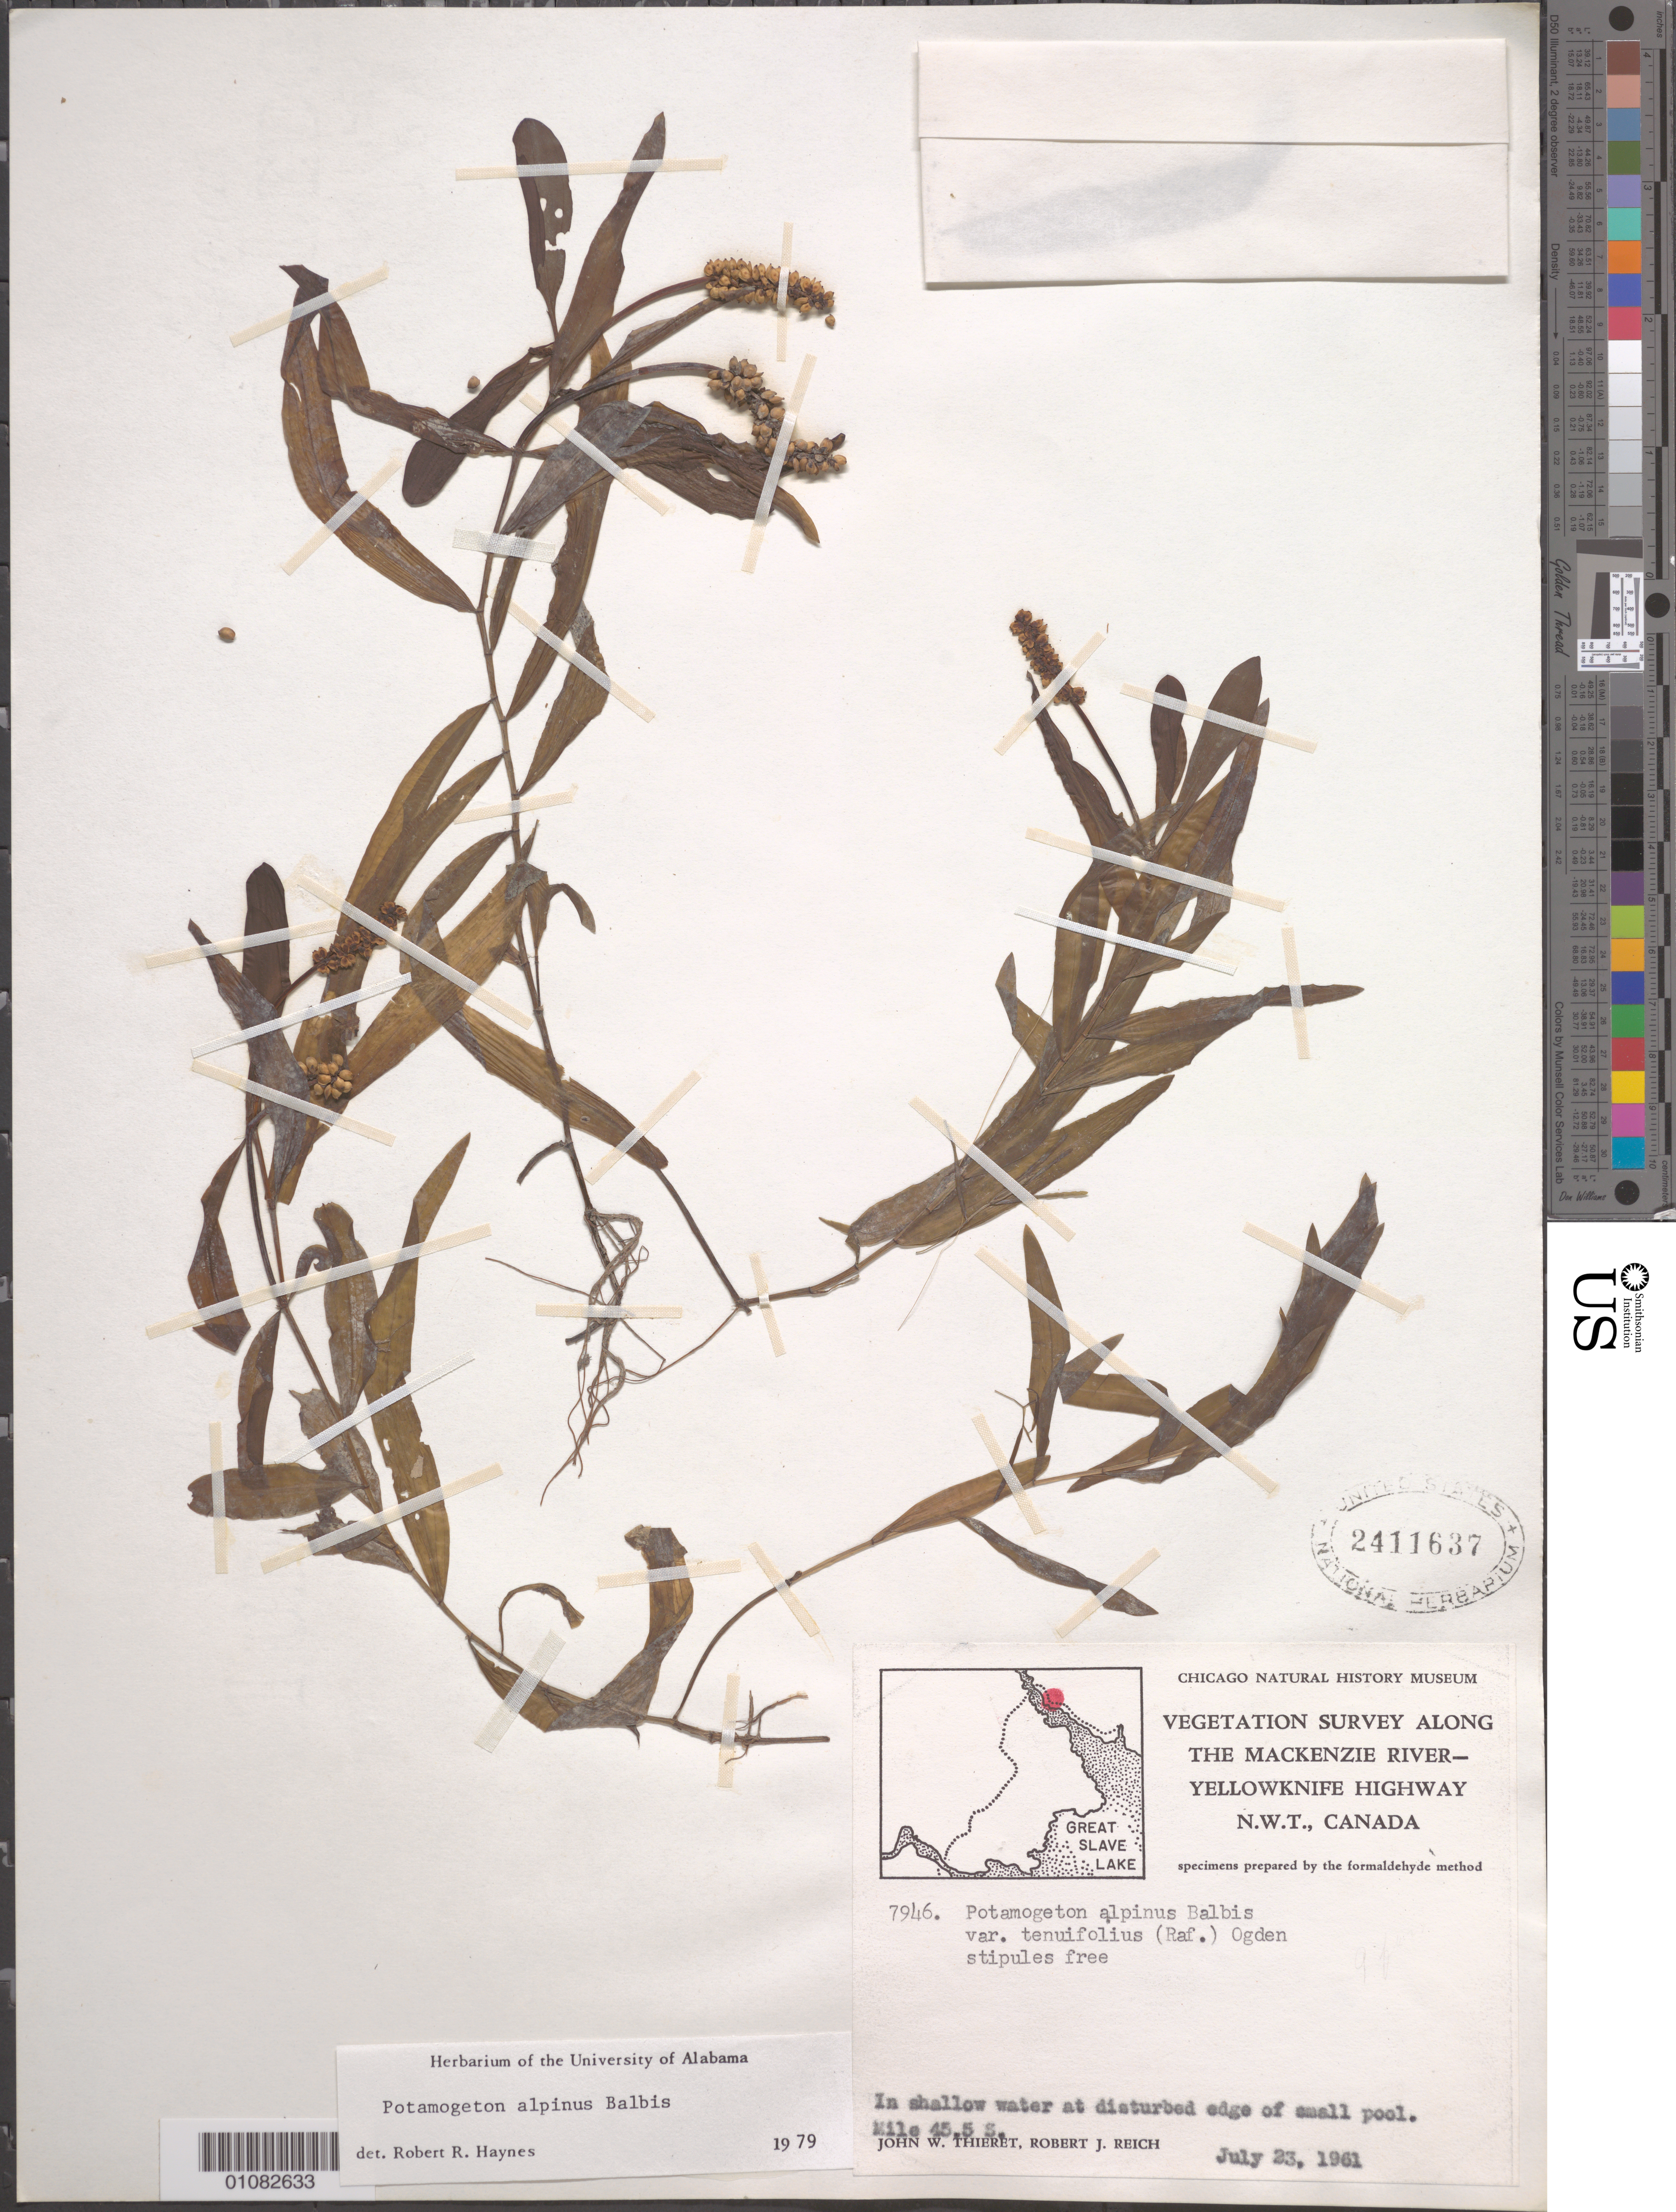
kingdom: Plantae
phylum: Tracheophyta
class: Liliopsida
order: Alismatales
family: Potamogetonaceae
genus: Potamogeton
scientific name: Potamogeton alpinus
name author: Balb.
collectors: J. W. Thieret & R. Reich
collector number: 7946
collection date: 1961-07-23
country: Canada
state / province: Northwest Territories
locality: Yellowknife Highway, mile 45.5 S, Mackenzie River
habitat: In shallow water at disturbed edge of small pool.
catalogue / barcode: US 2411637